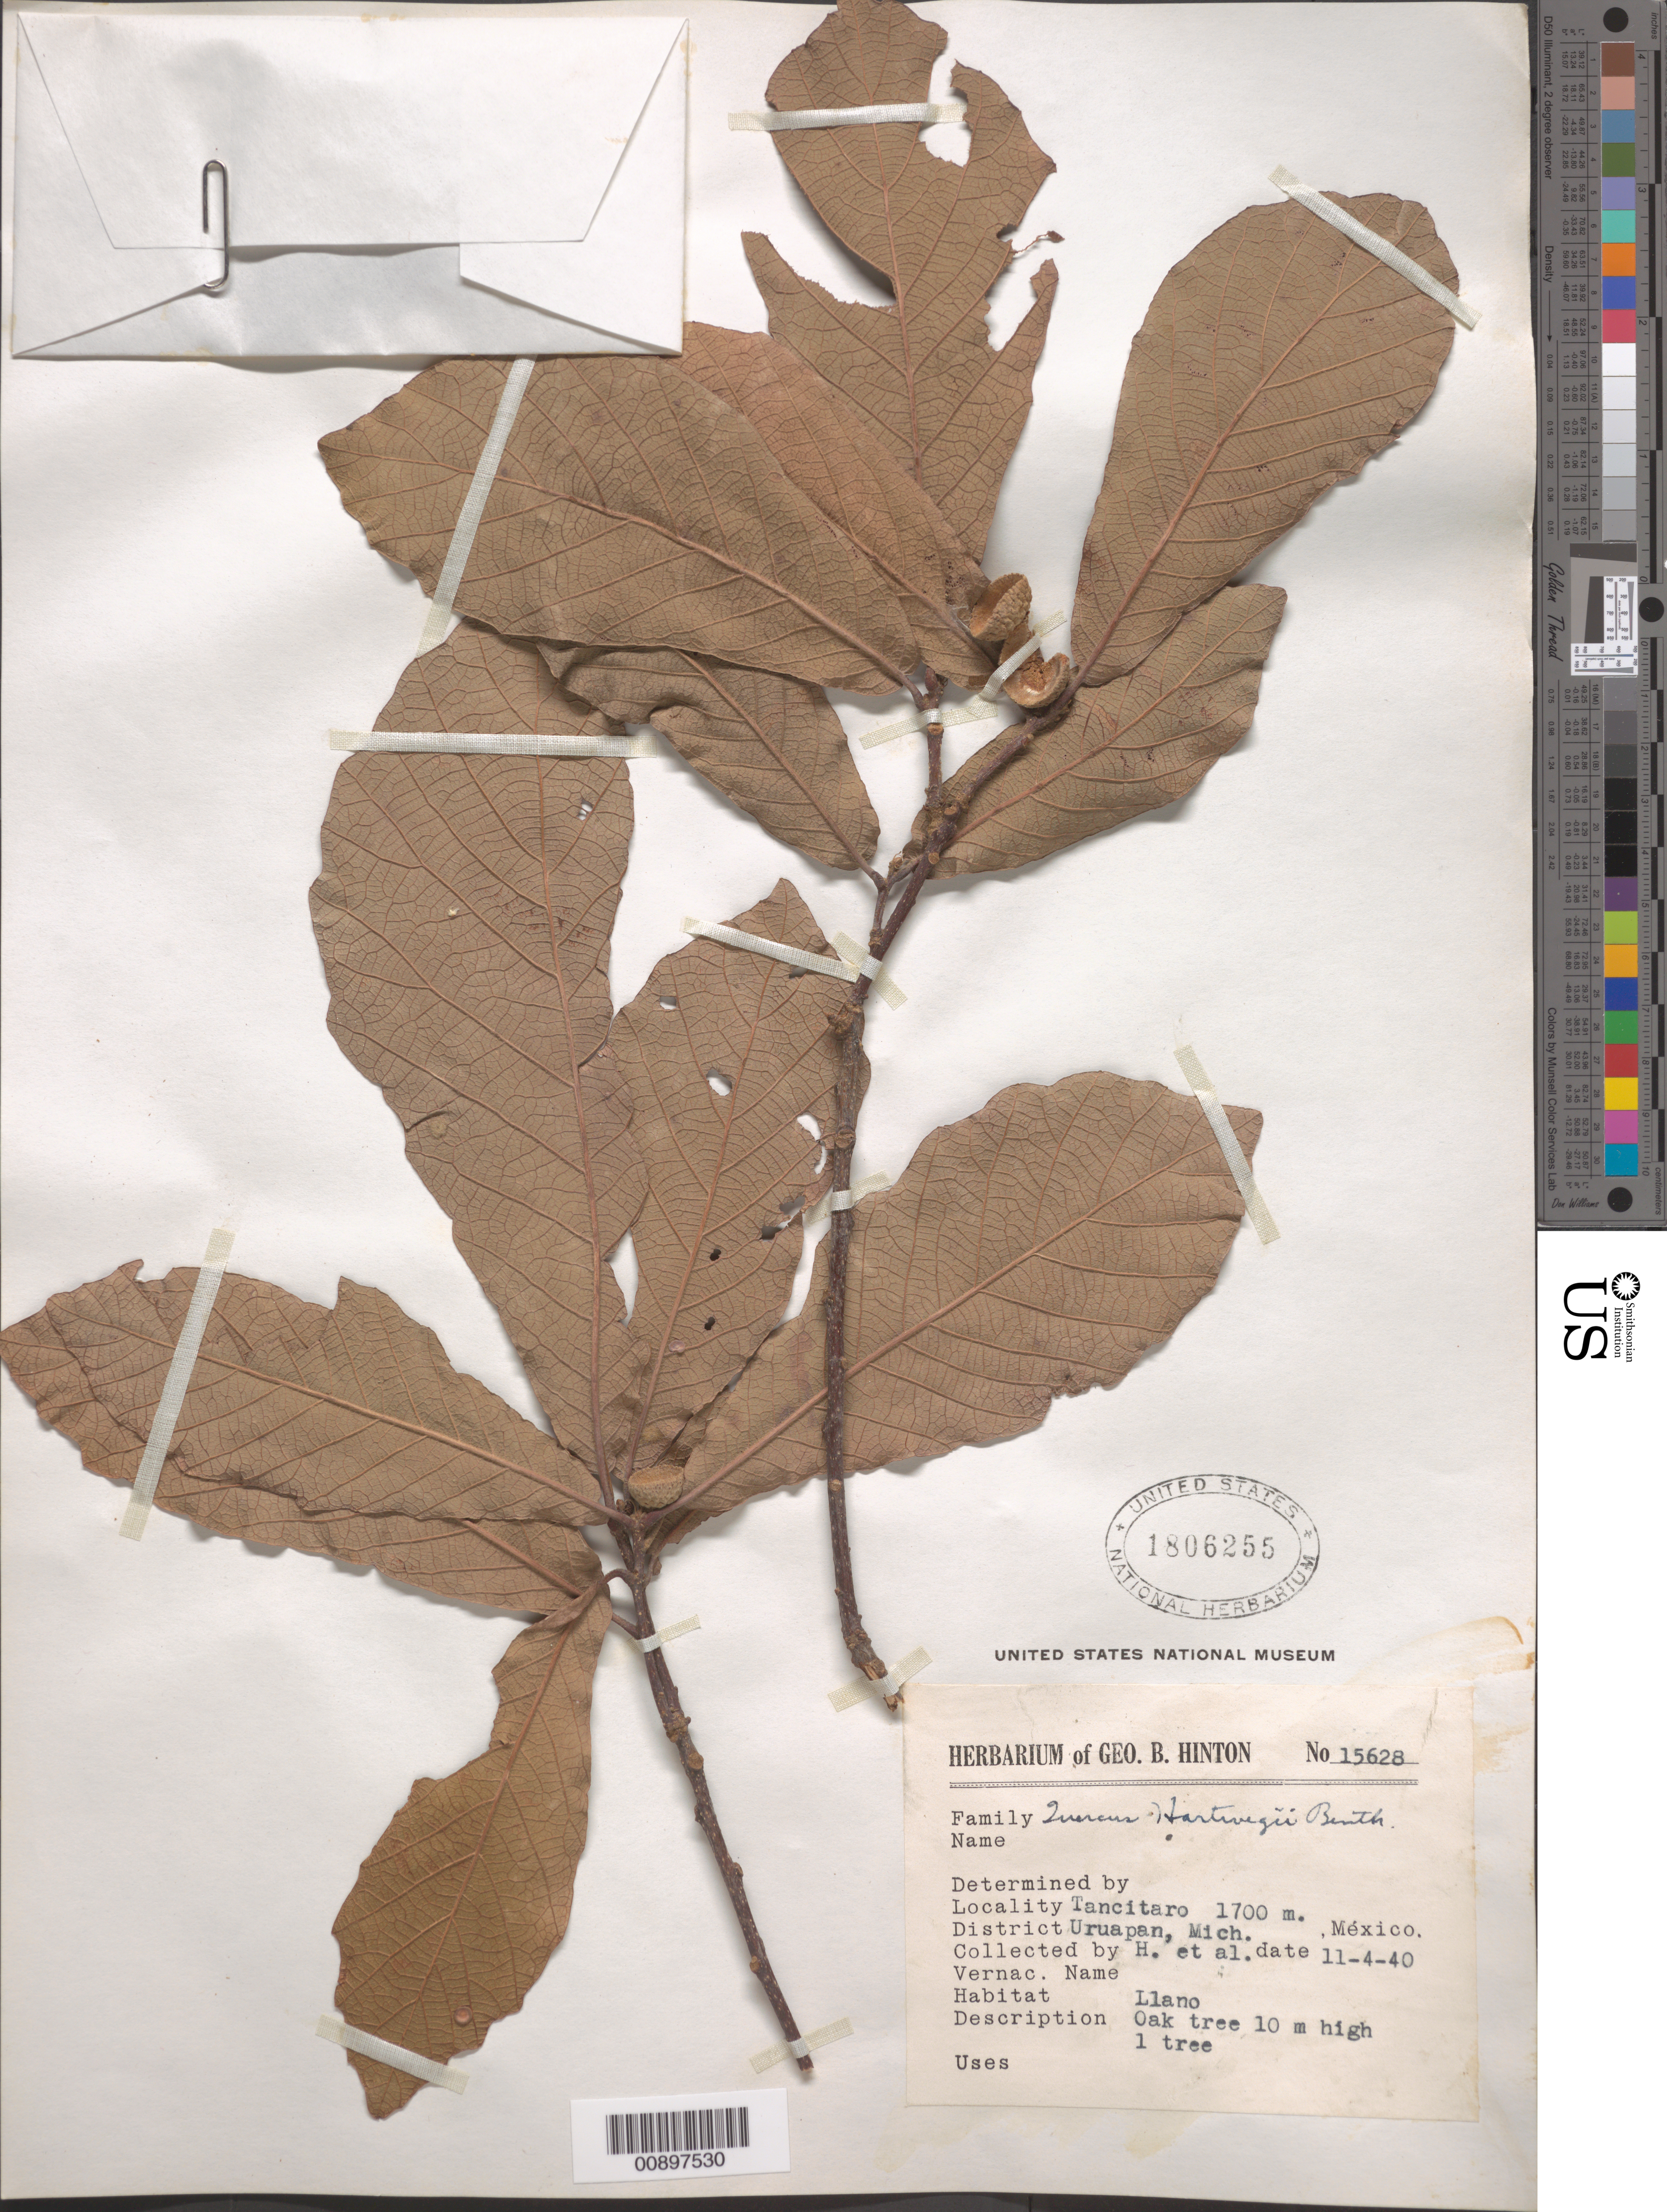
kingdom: Plantae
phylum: Tracheophyta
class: Magnoliopsida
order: Fagales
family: Fagaceae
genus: Quercus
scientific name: Quercus hartwegii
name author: Benth.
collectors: G. B. Hinton & et al.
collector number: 15628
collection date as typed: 04 Nov 1940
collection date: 1940-11-04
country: Mexico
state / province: Michoacán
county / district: Uruapan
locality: Tancitaro, District Uruapan, Michoacán.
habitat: Llano.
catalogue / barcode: US 1806255